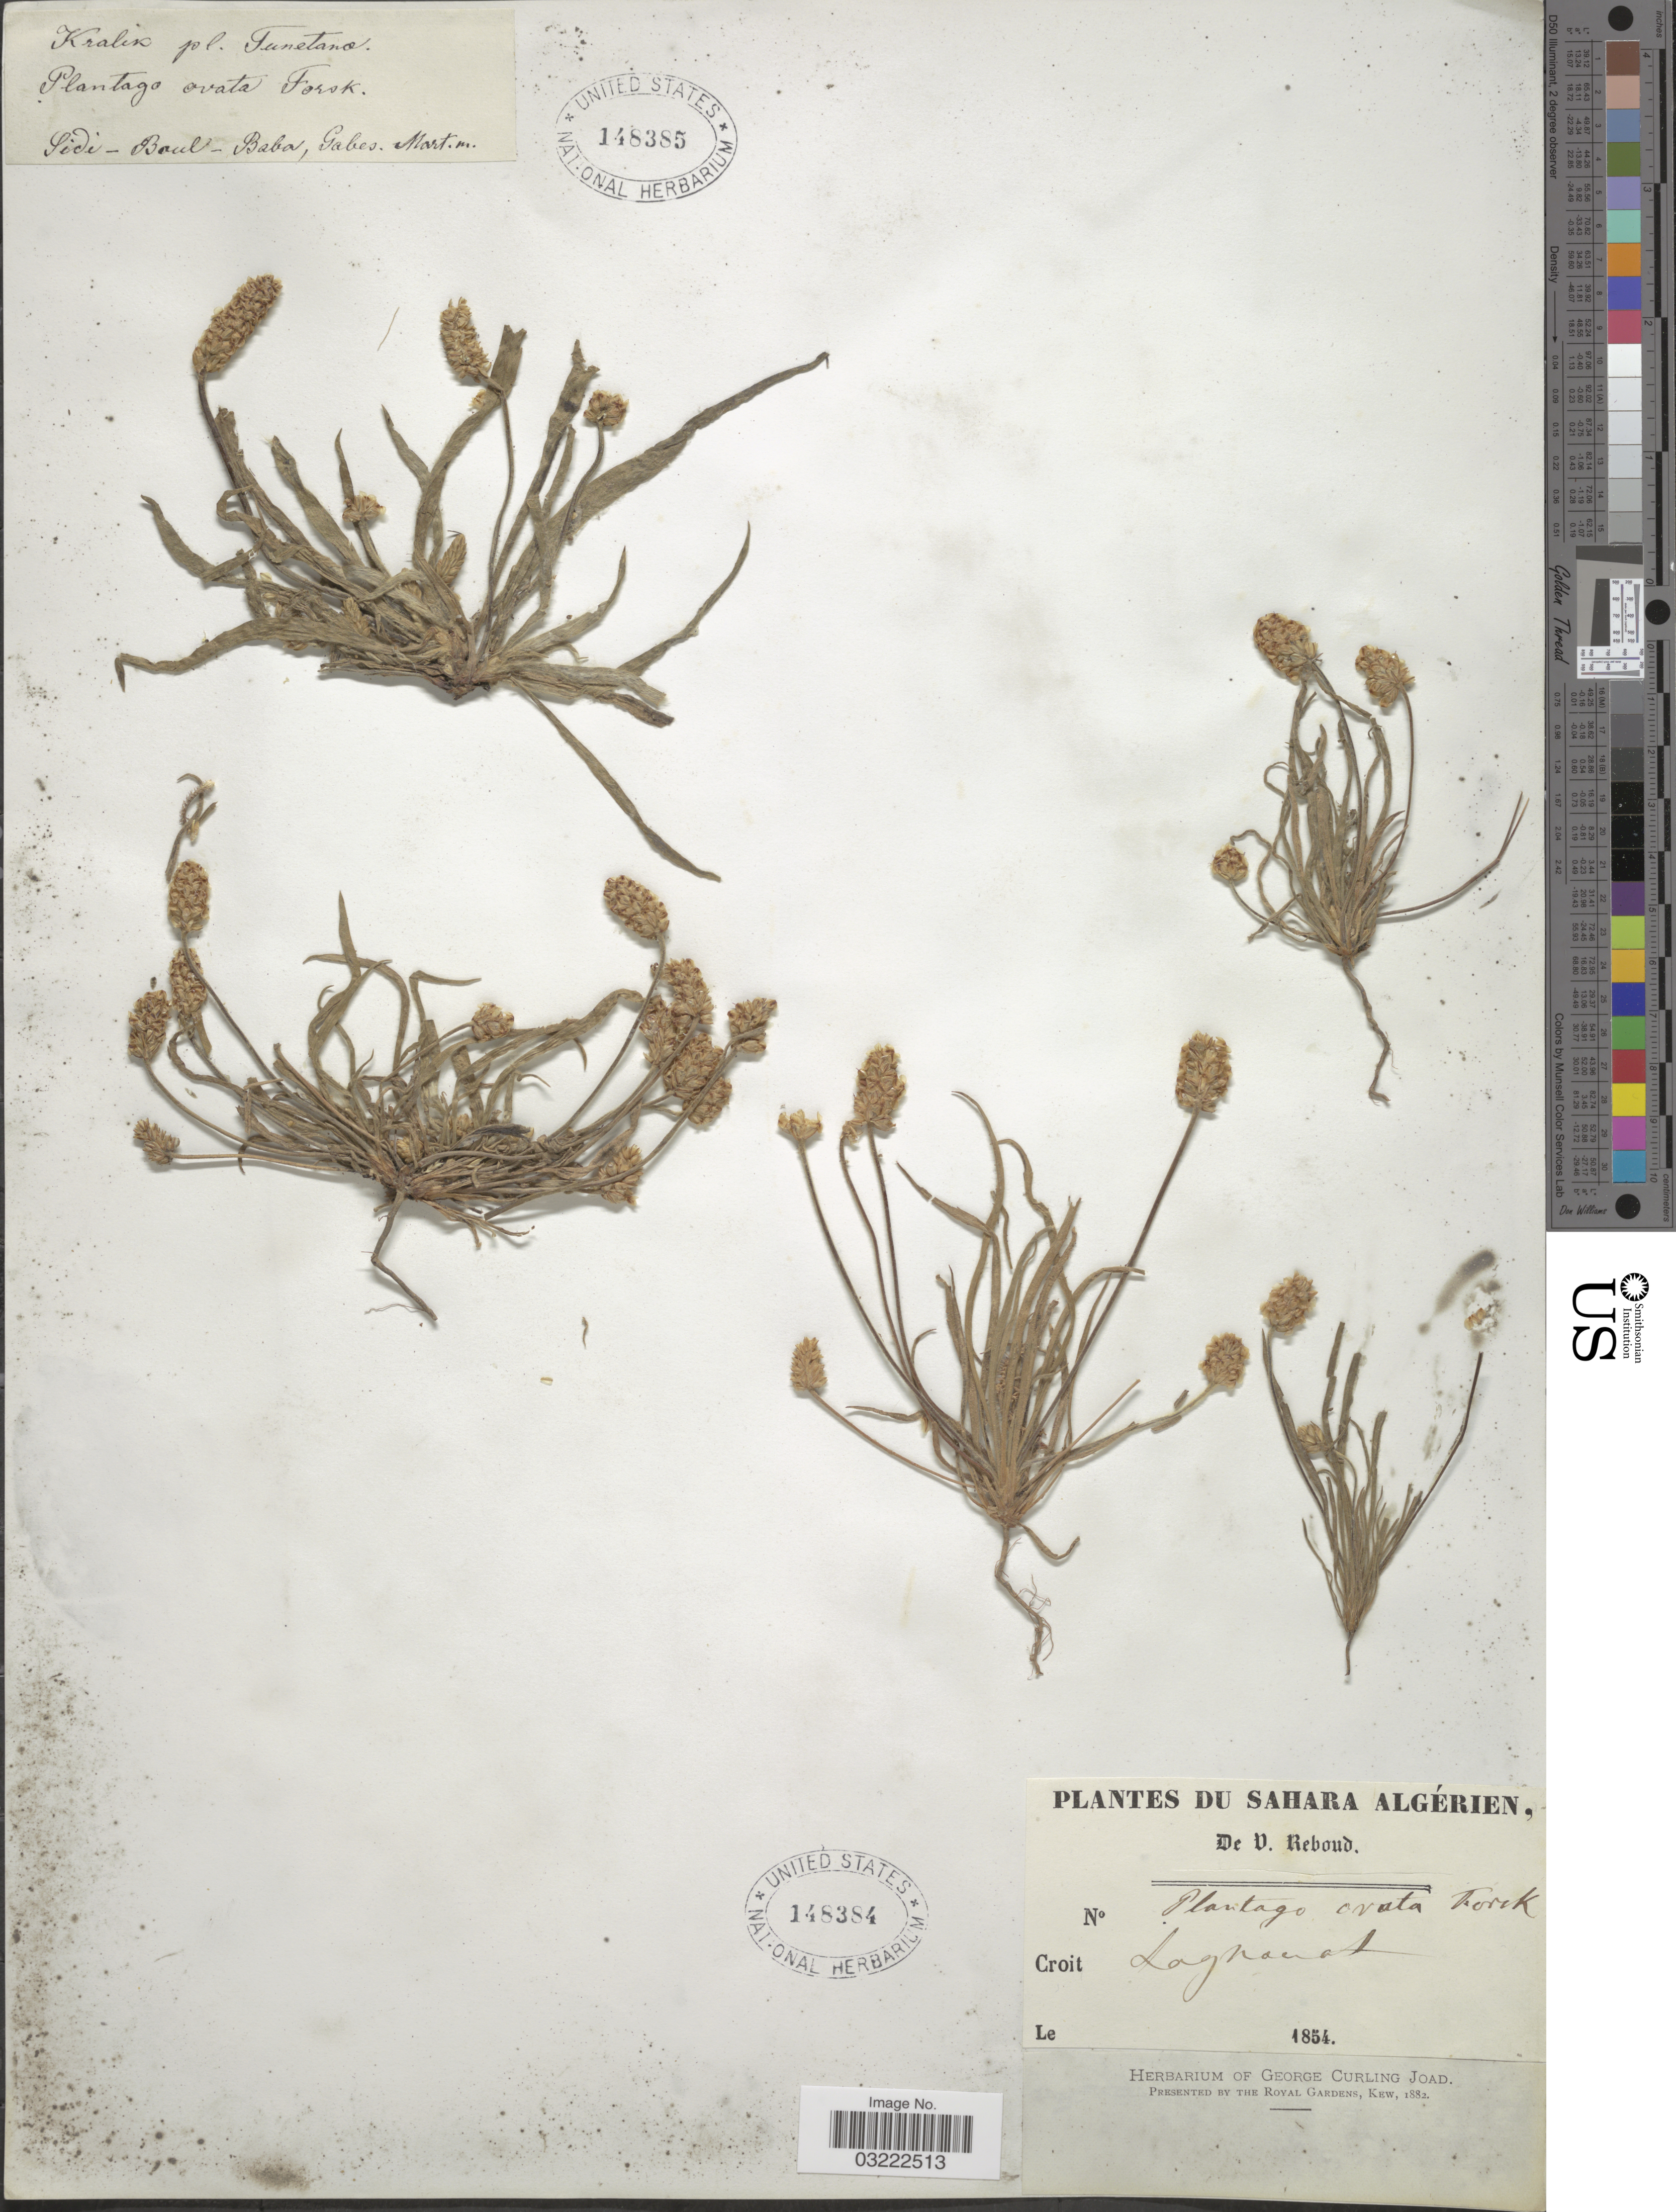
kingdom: Plantae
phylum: Tracheophyta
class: Magnoliopsida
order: Lamiales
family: Plantaginaceae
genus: Plantago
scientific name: Plantago ovata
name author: Forssk.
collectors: M. Mart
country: Tunisia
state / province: Gabès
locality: Sidi - Boul - Baba.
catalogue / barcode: US 148385-2